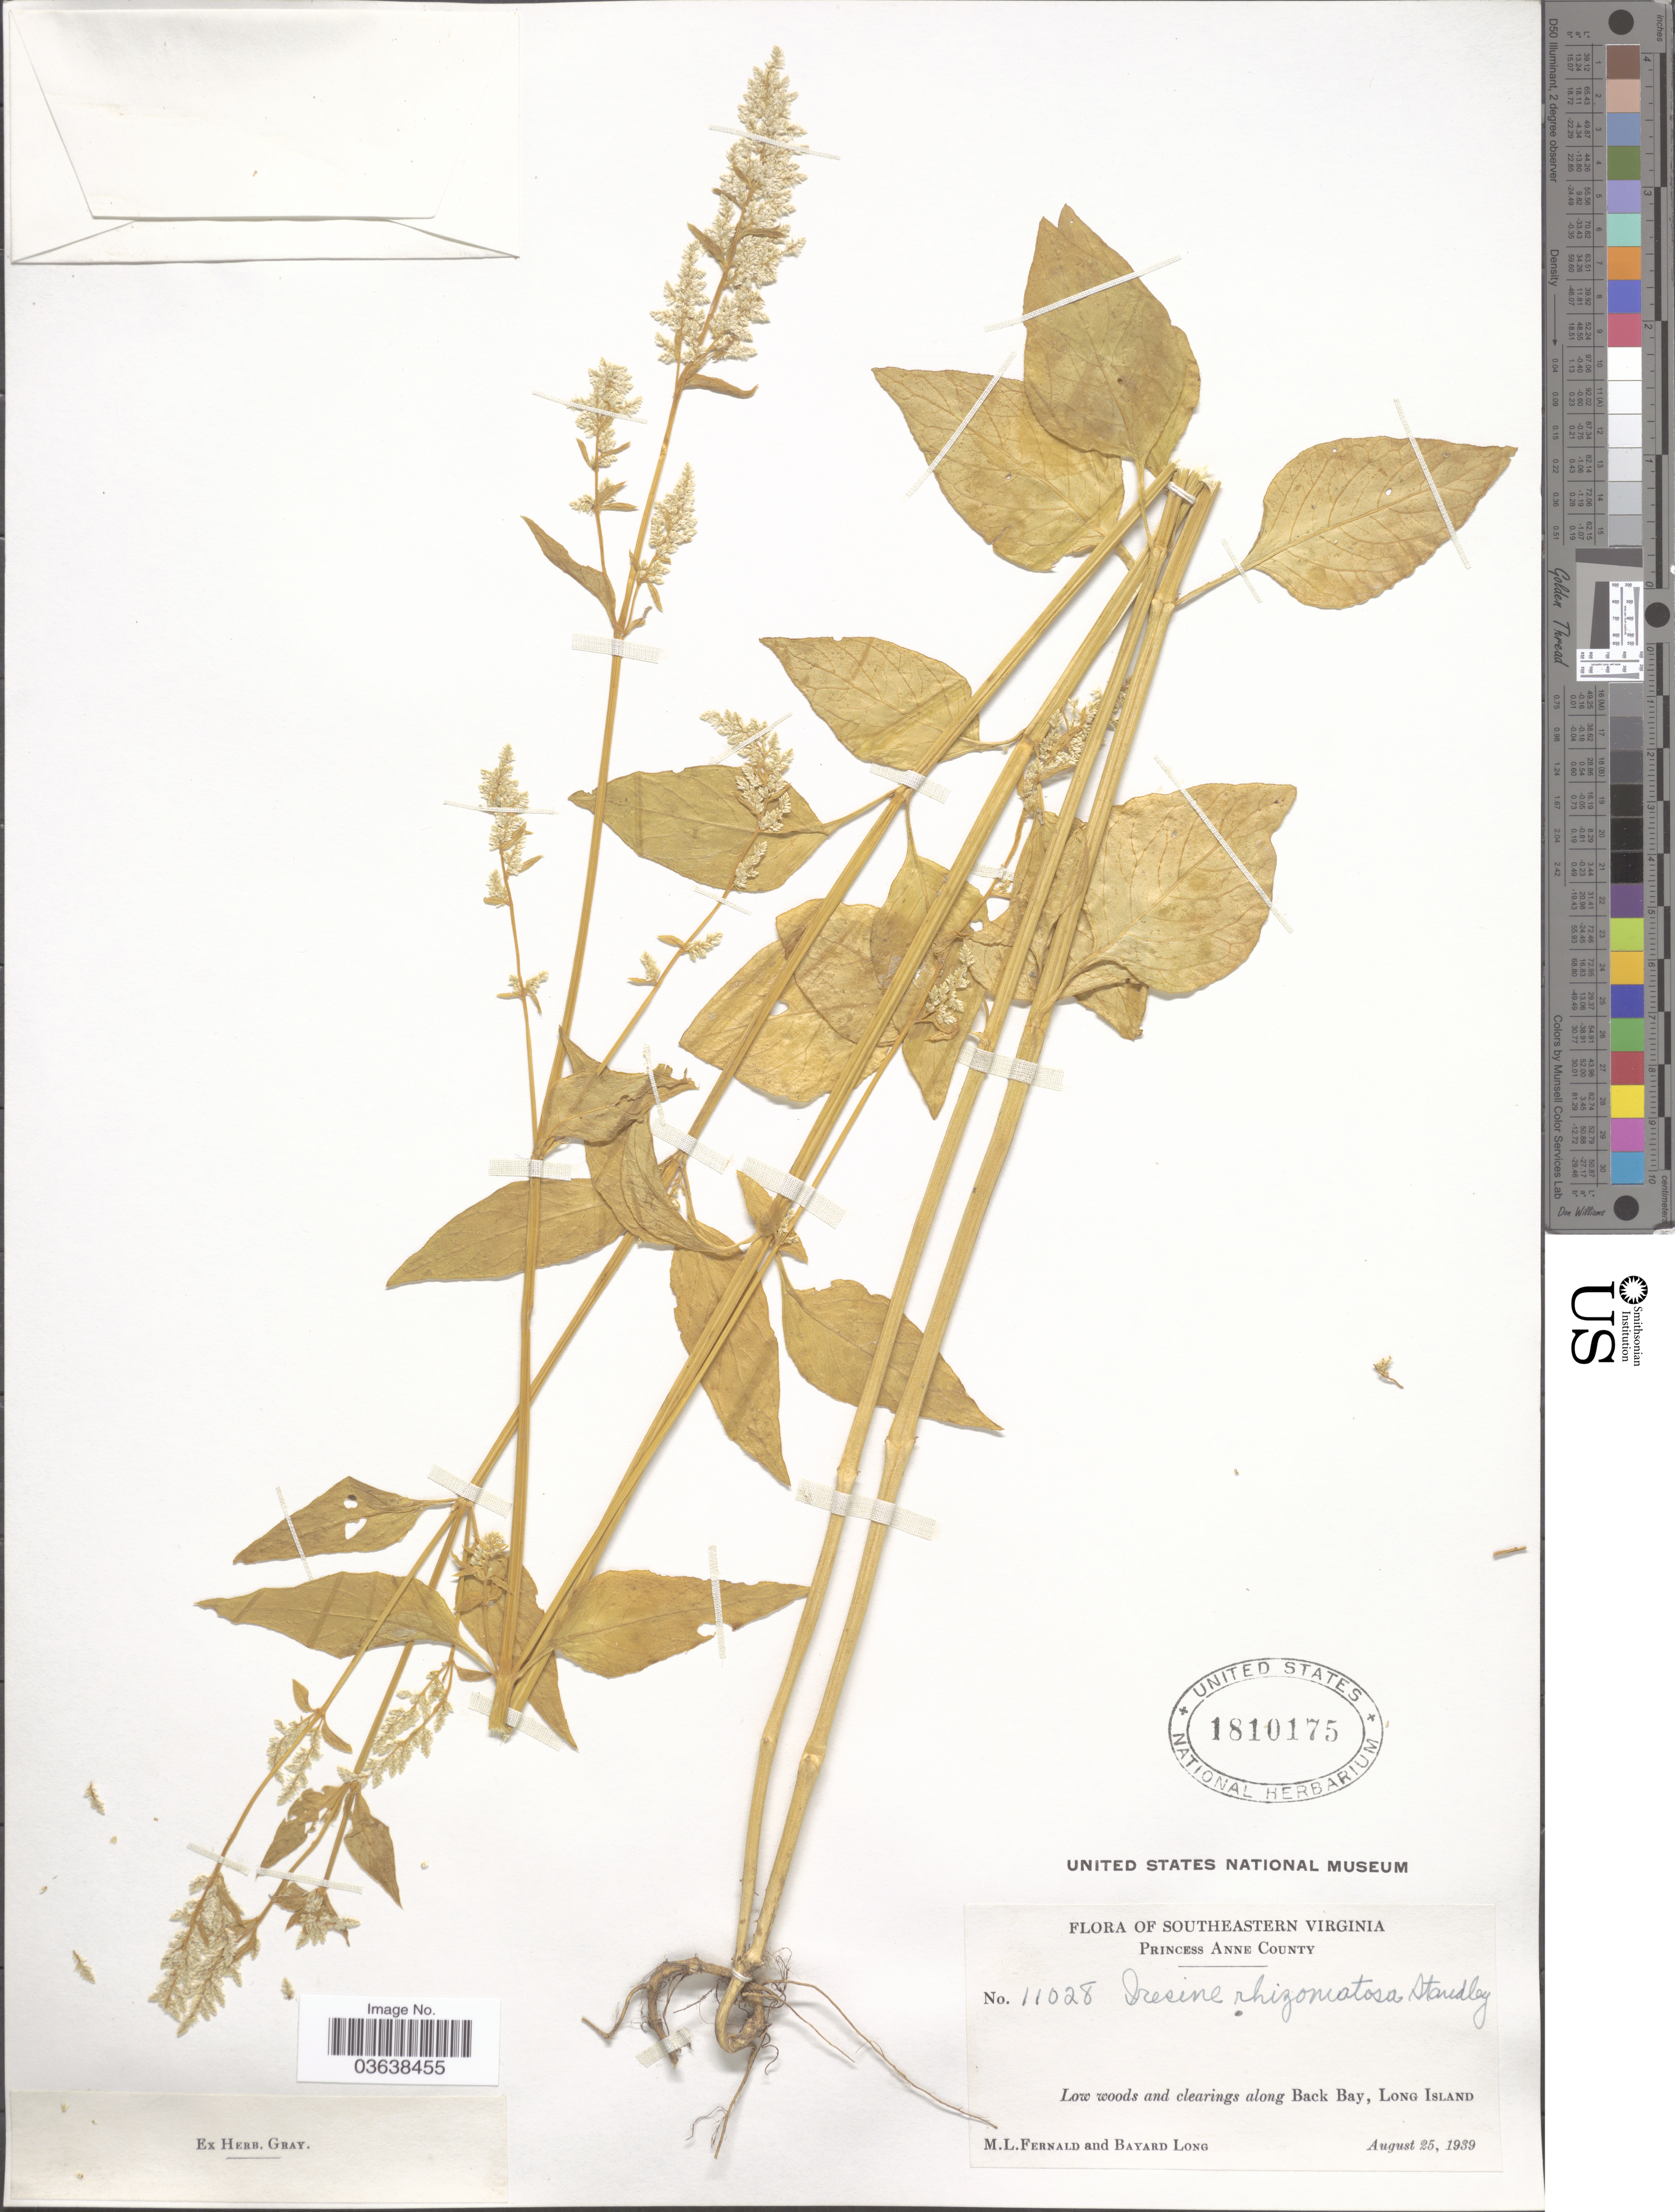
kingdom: Plantae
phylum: Tracheophyta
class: Magnoliopsida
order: Caryophyllales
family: Amaranthaceae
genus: Iresine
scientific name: Iresine rhizomatosa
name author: Standl.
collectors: M. L. Fernald & B. Long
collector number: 11028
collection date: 1939-08-25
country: United States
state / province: Virginia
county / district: City of Virginia Beach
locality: Southeastern Virginia. Princess Anne County. Low woods and clearings along Back Bay, Long Island.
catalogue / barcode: US 1810175